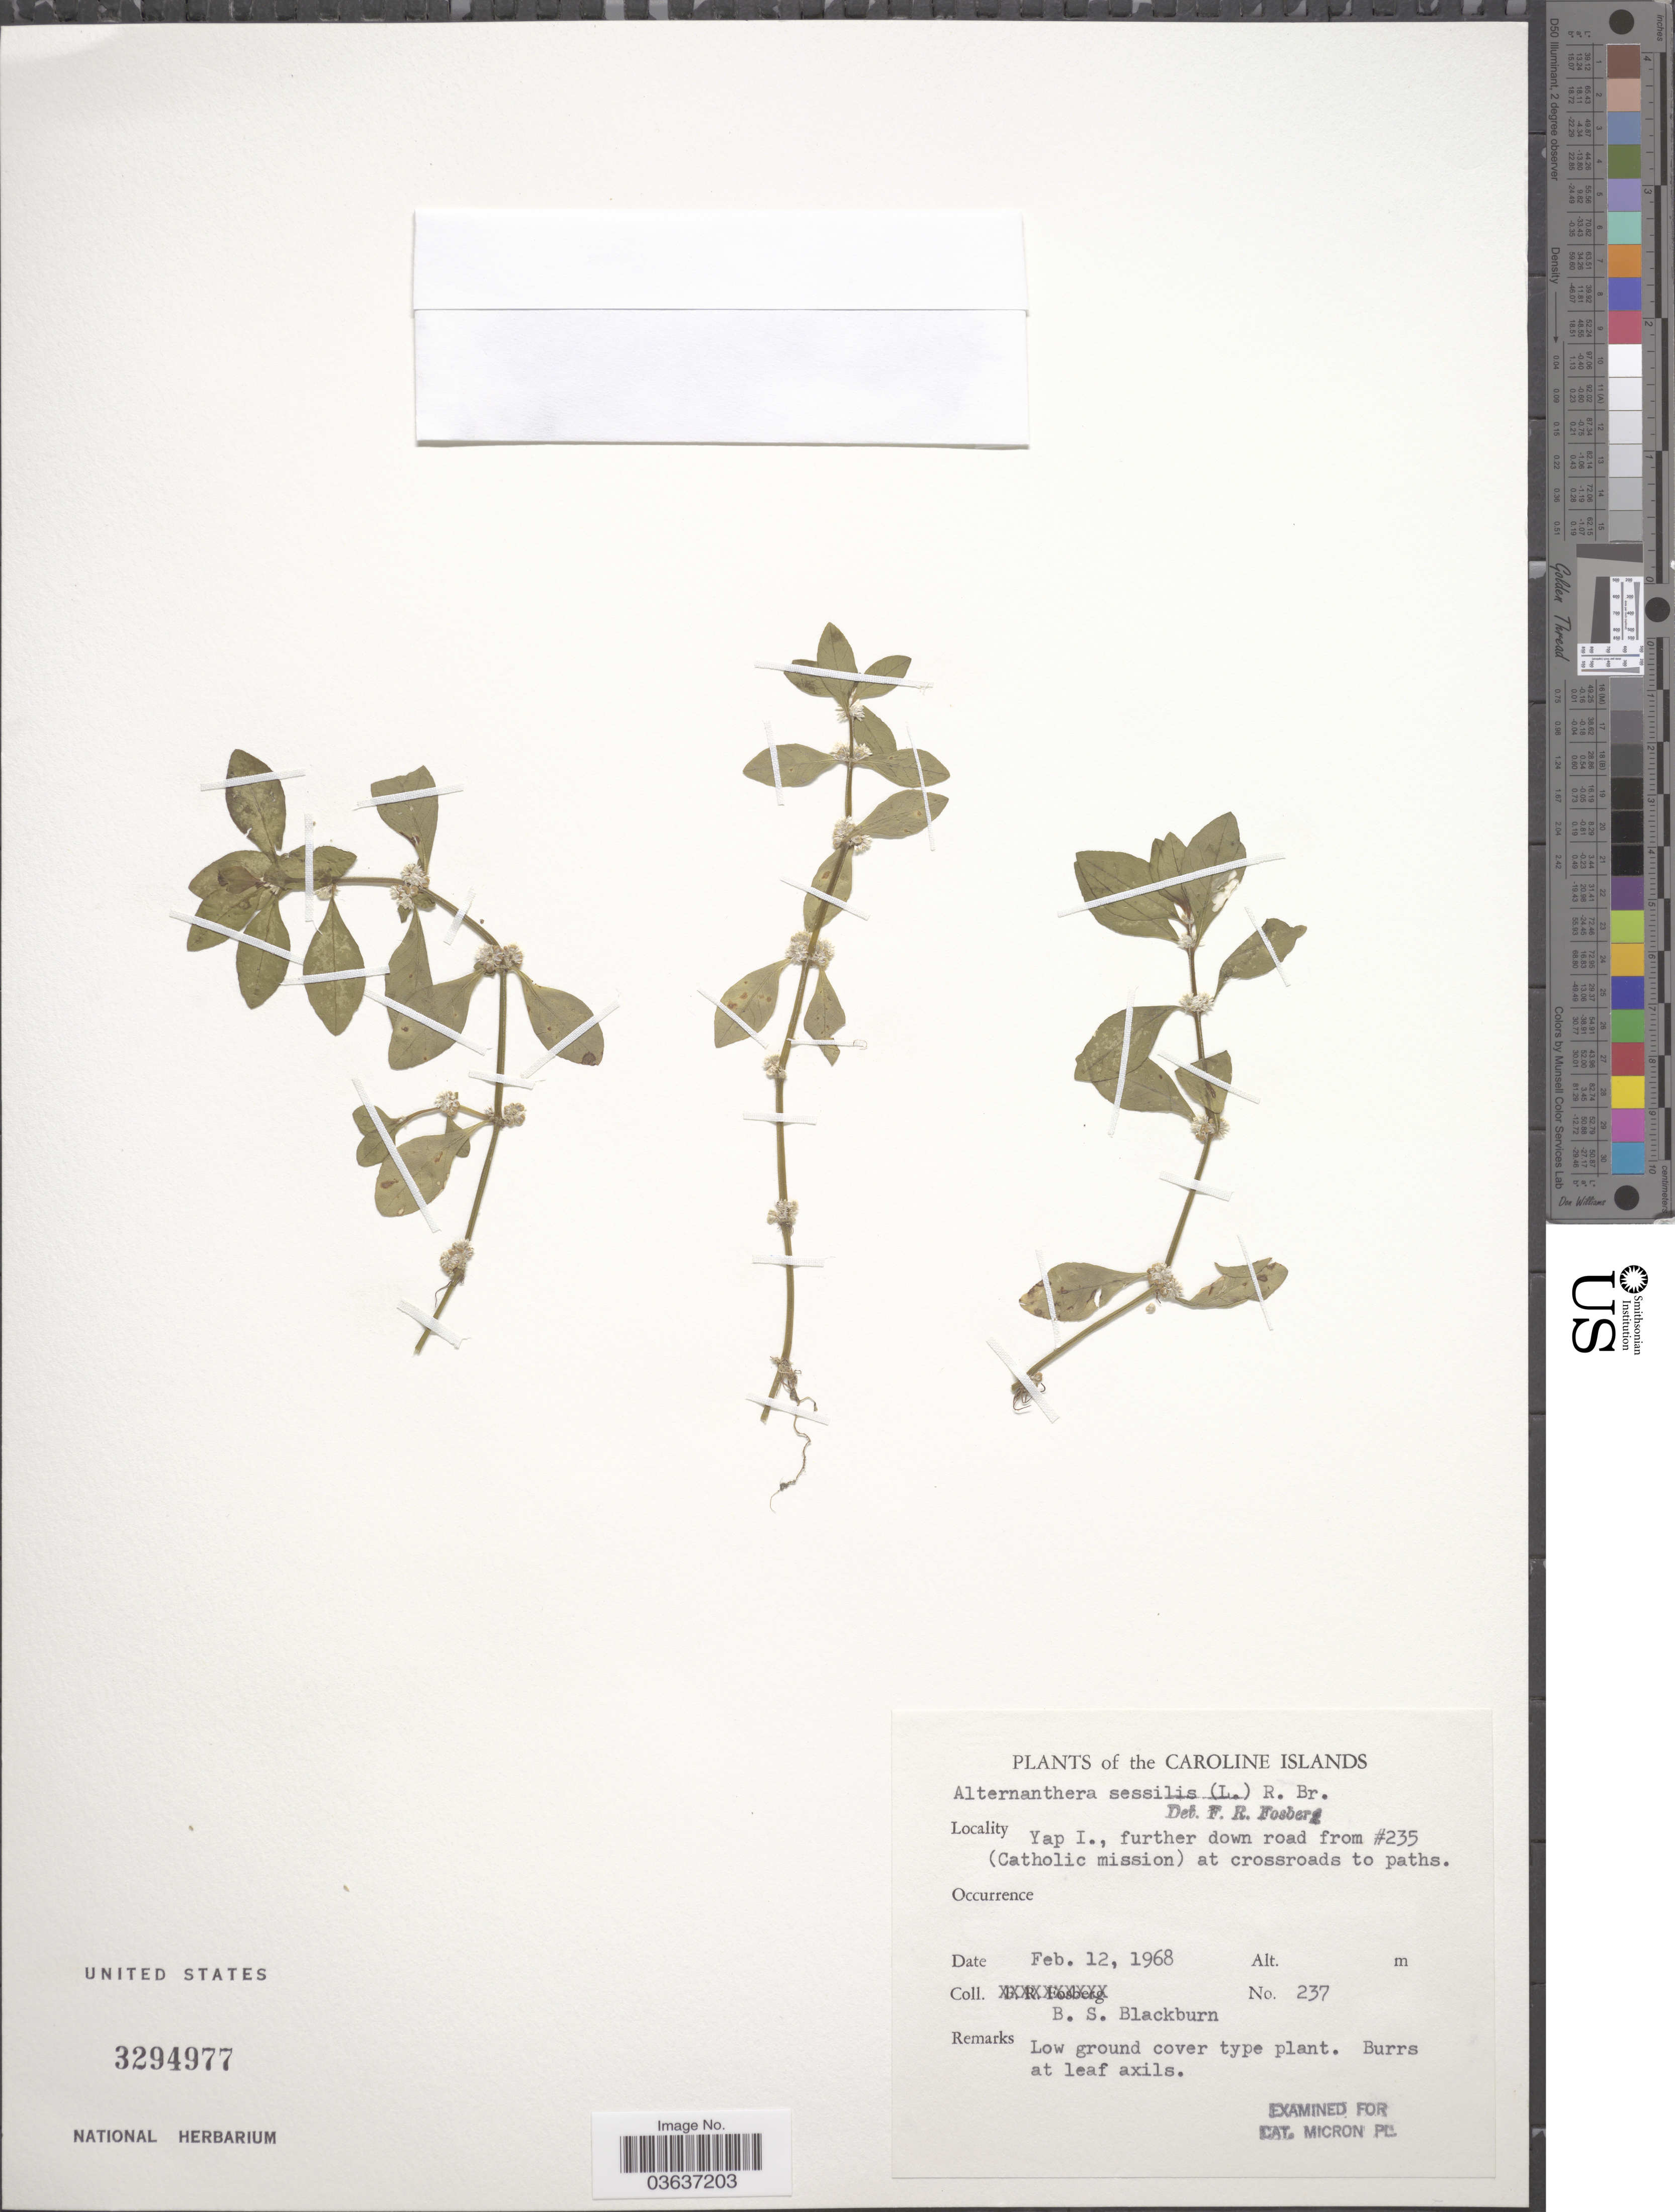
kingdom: Plantae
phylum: Tracheophyta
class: Magnoliopsida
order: Caryophyllales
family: Amaranthaceae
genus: Alternanthera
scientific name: Alternanthera sessilis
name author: (L.) DC.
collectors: B. S. Blackburn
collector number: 237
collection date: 1968-02-12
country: Micronesia, Federated States of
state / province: Yap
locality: The Caroline Islands. Yap I., further down road from #235 (Catholic mission) at crossroads to paths.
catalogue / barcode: US 3294977